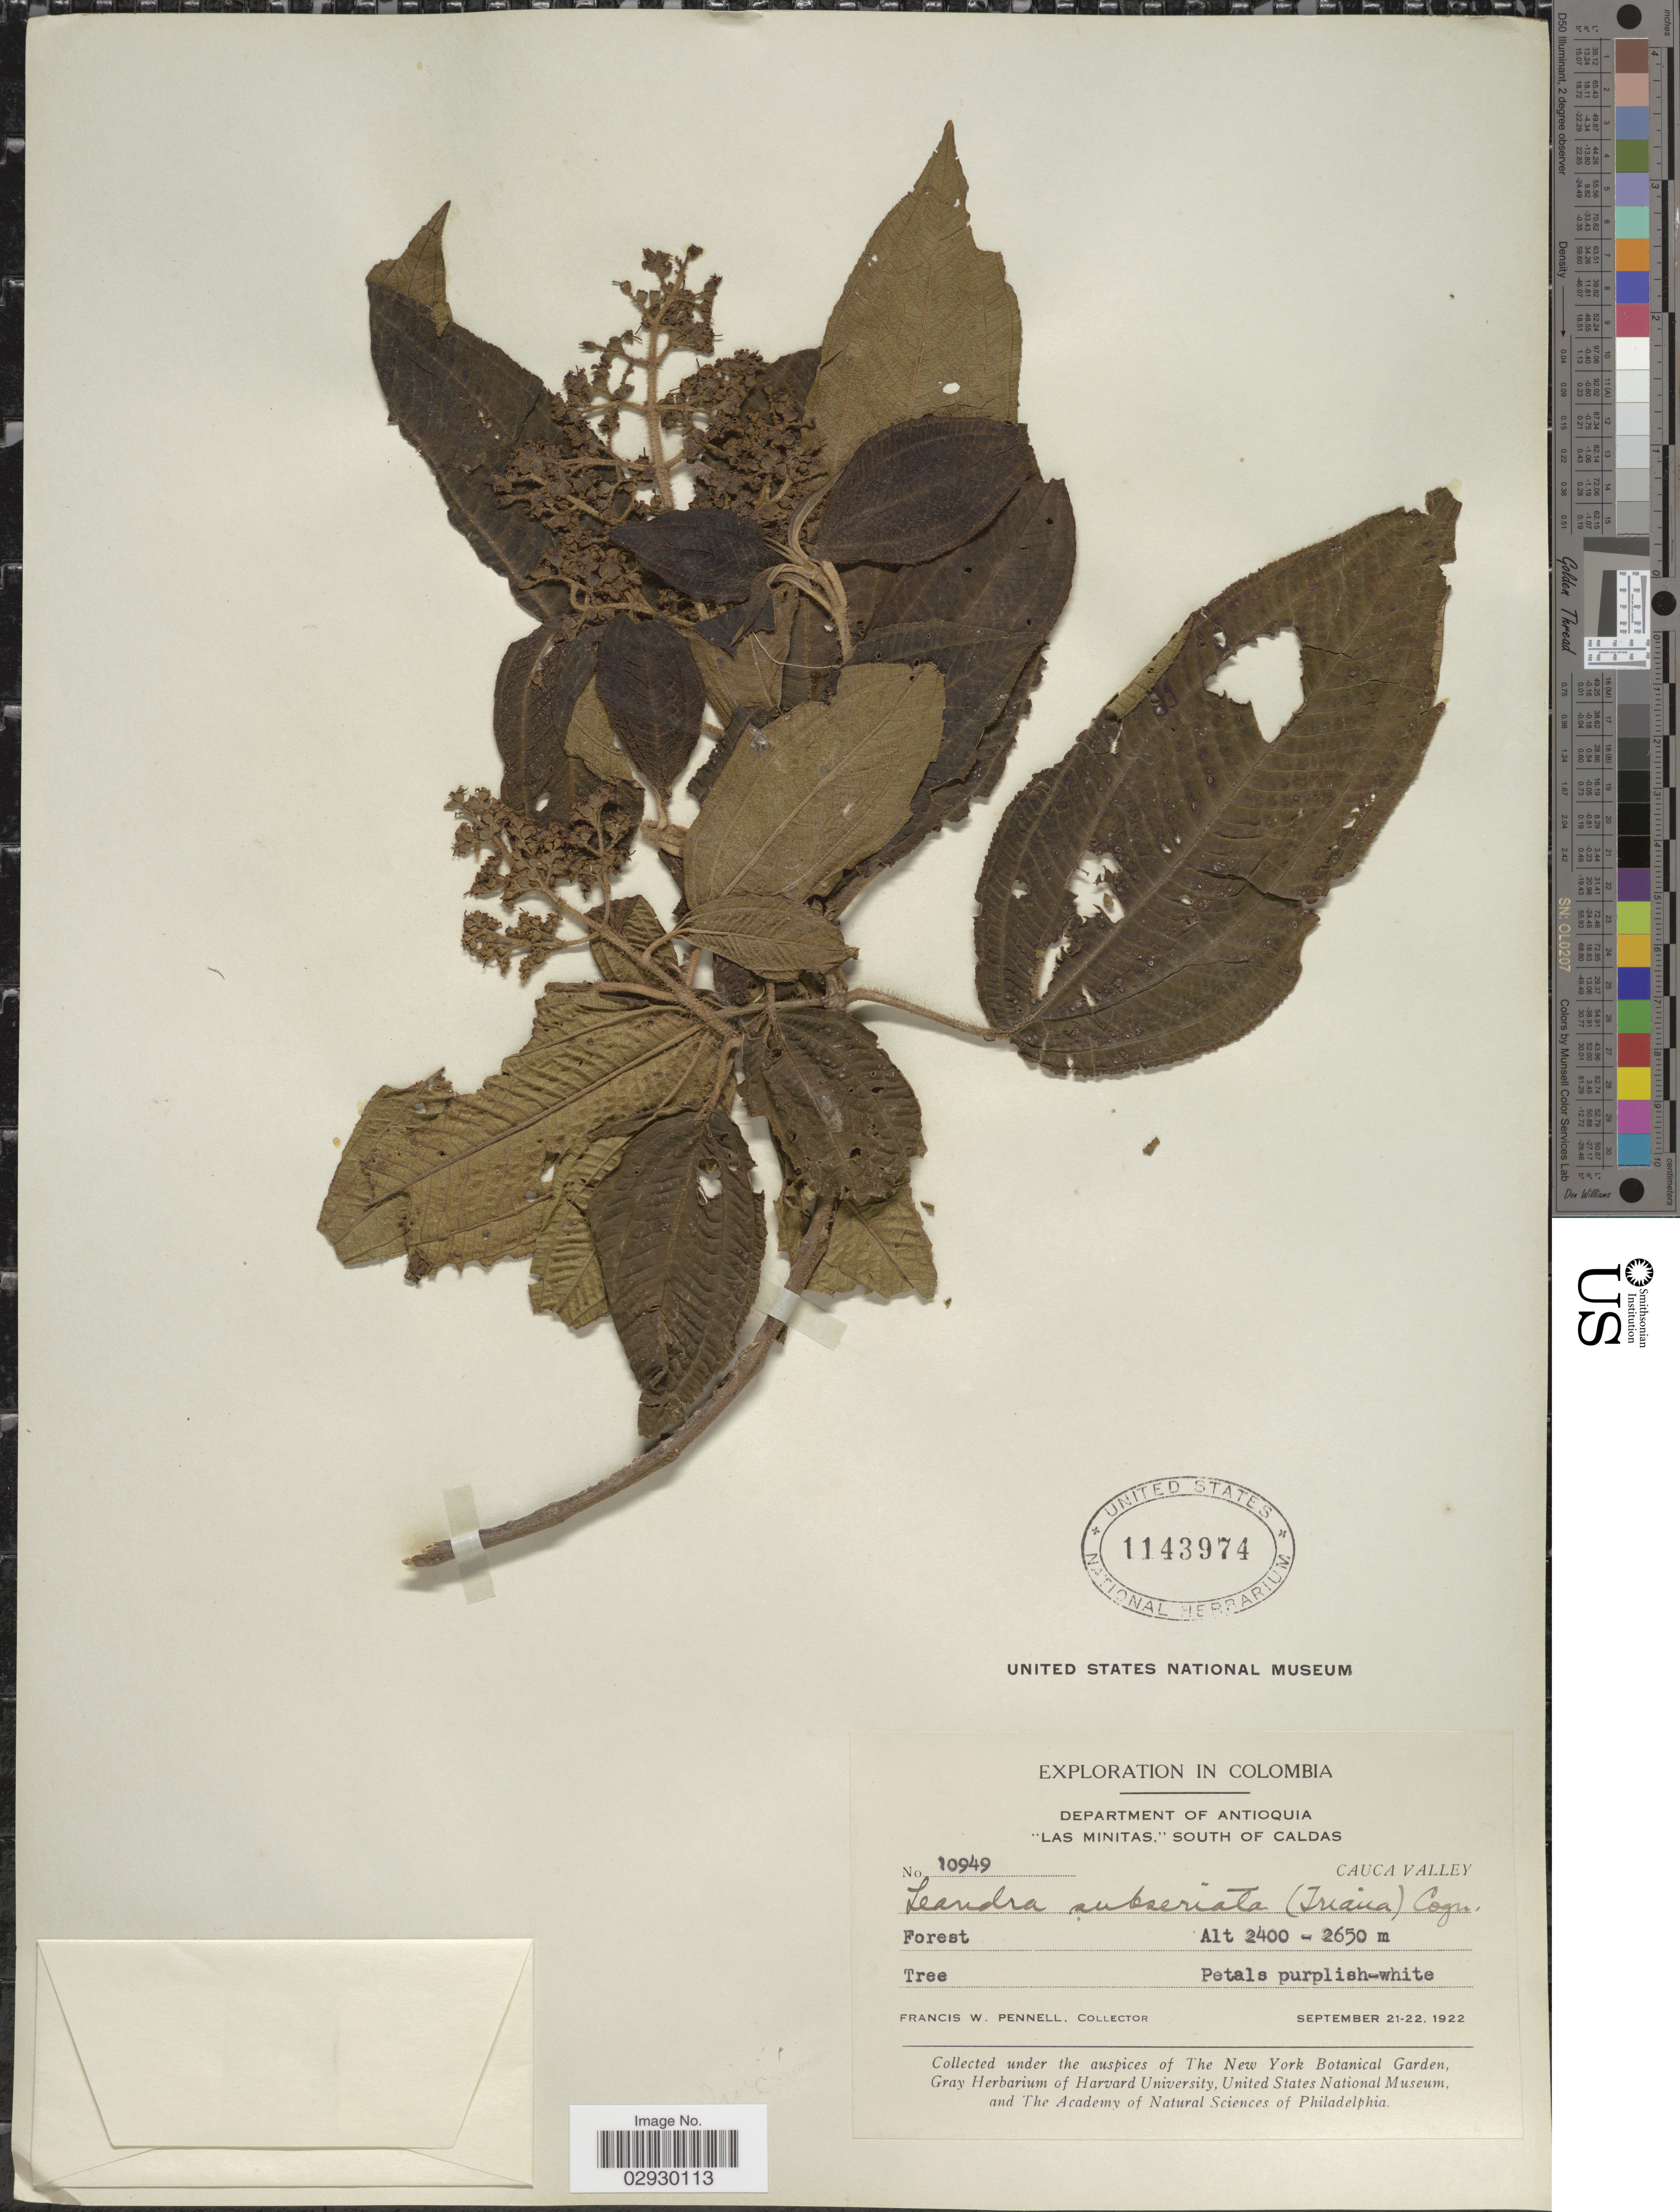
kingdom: Plantae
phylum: Tracheophyta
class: Magnoliopsida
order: Myrtales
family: Melastomataceae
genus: Leandra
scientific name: Leandra subseriata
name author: (Naudin) Cogn.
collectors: F. W. Pennell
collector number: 10949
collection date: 1922-09-21/1922-09-22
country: Colombia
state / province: Antioquia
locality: Department of Antioquia. "Las Minitas," South of Caldas. Cauca Valley.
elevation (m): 2400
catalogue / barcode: US 1143974